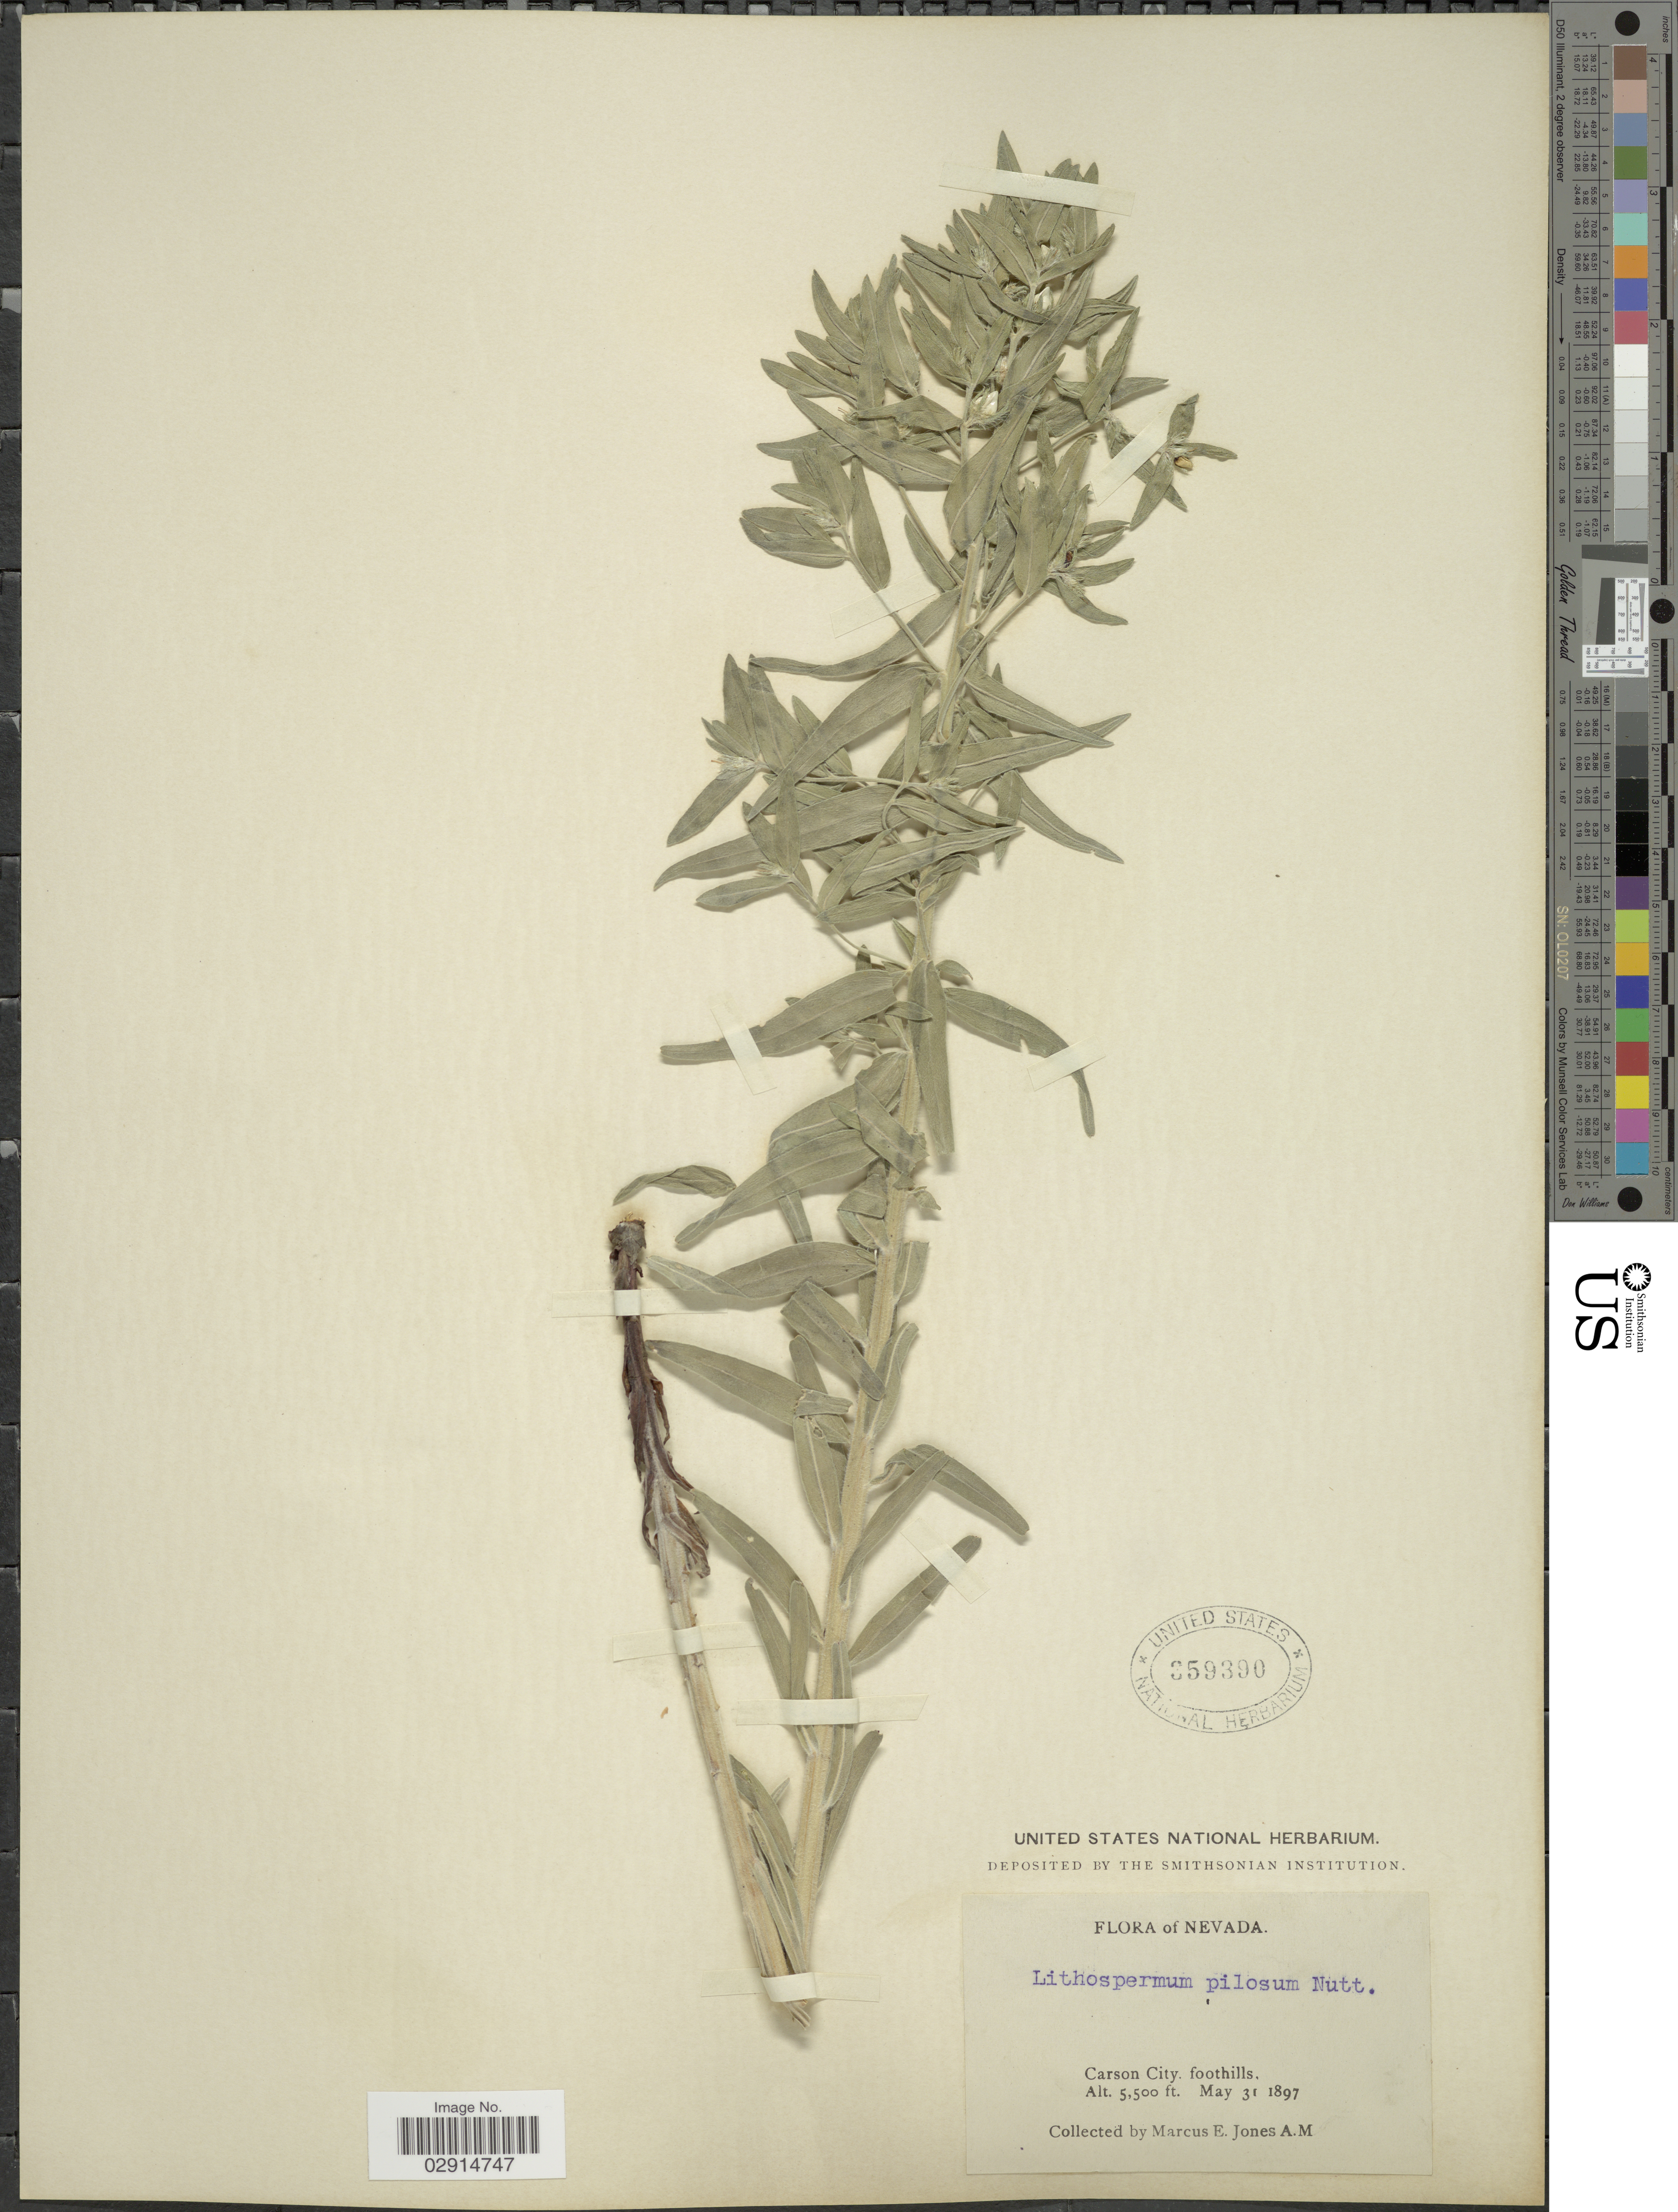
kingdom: Plantae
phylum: Tracheophyta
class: Magnoliopsida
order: Boraginales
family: Boraginaceae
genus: Lithospermum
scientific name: Lithospermum ruderale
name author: Douglas ex Lehm.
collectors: M. E. Jones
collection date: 1897-05-31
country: United States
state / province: Nevada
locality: Carson City, foothills.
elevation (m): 1676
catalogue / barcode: US 359390